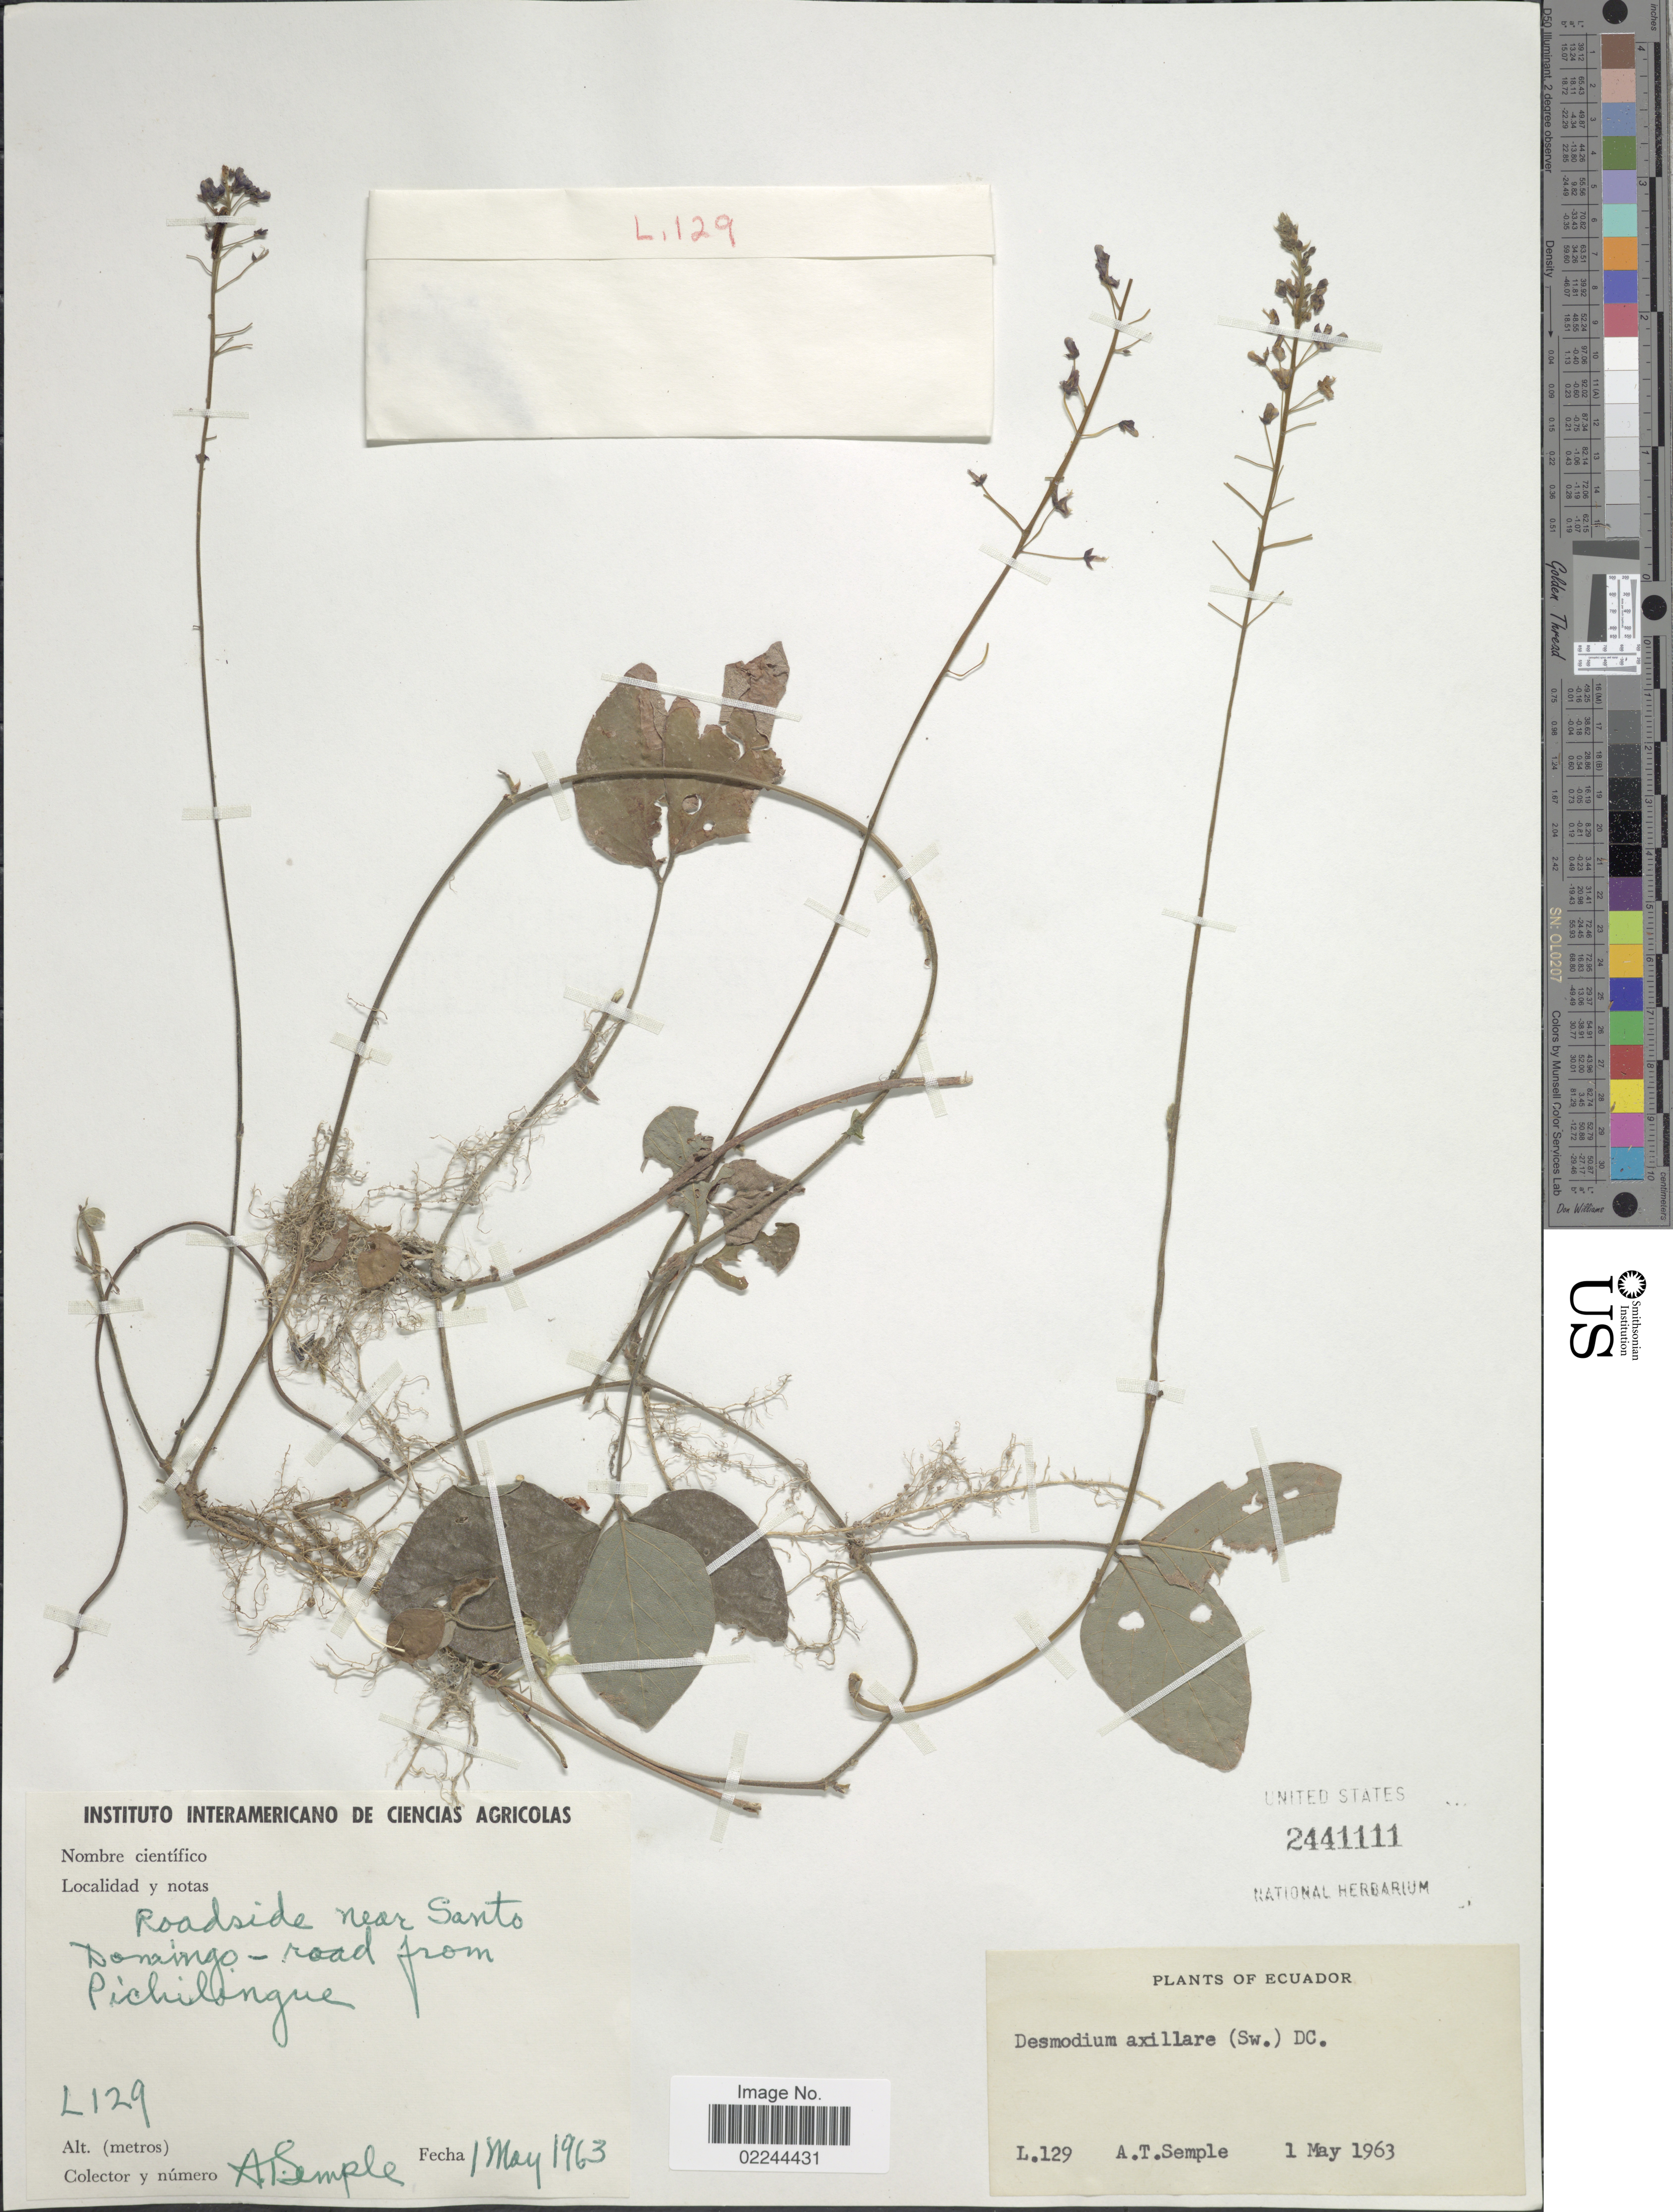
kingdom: Plantae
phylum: Tracheophyta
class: Magnoliopsida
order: Fabales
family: Fabaceae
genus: Desmodium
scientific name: Desmodium axillare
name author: (Sw.) DC.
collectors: A. Semple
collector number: L129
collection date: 1963-05-01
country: Ecuador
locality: Roadside near Santo Domingo - road from Pichilingue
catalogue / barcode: US 2441111